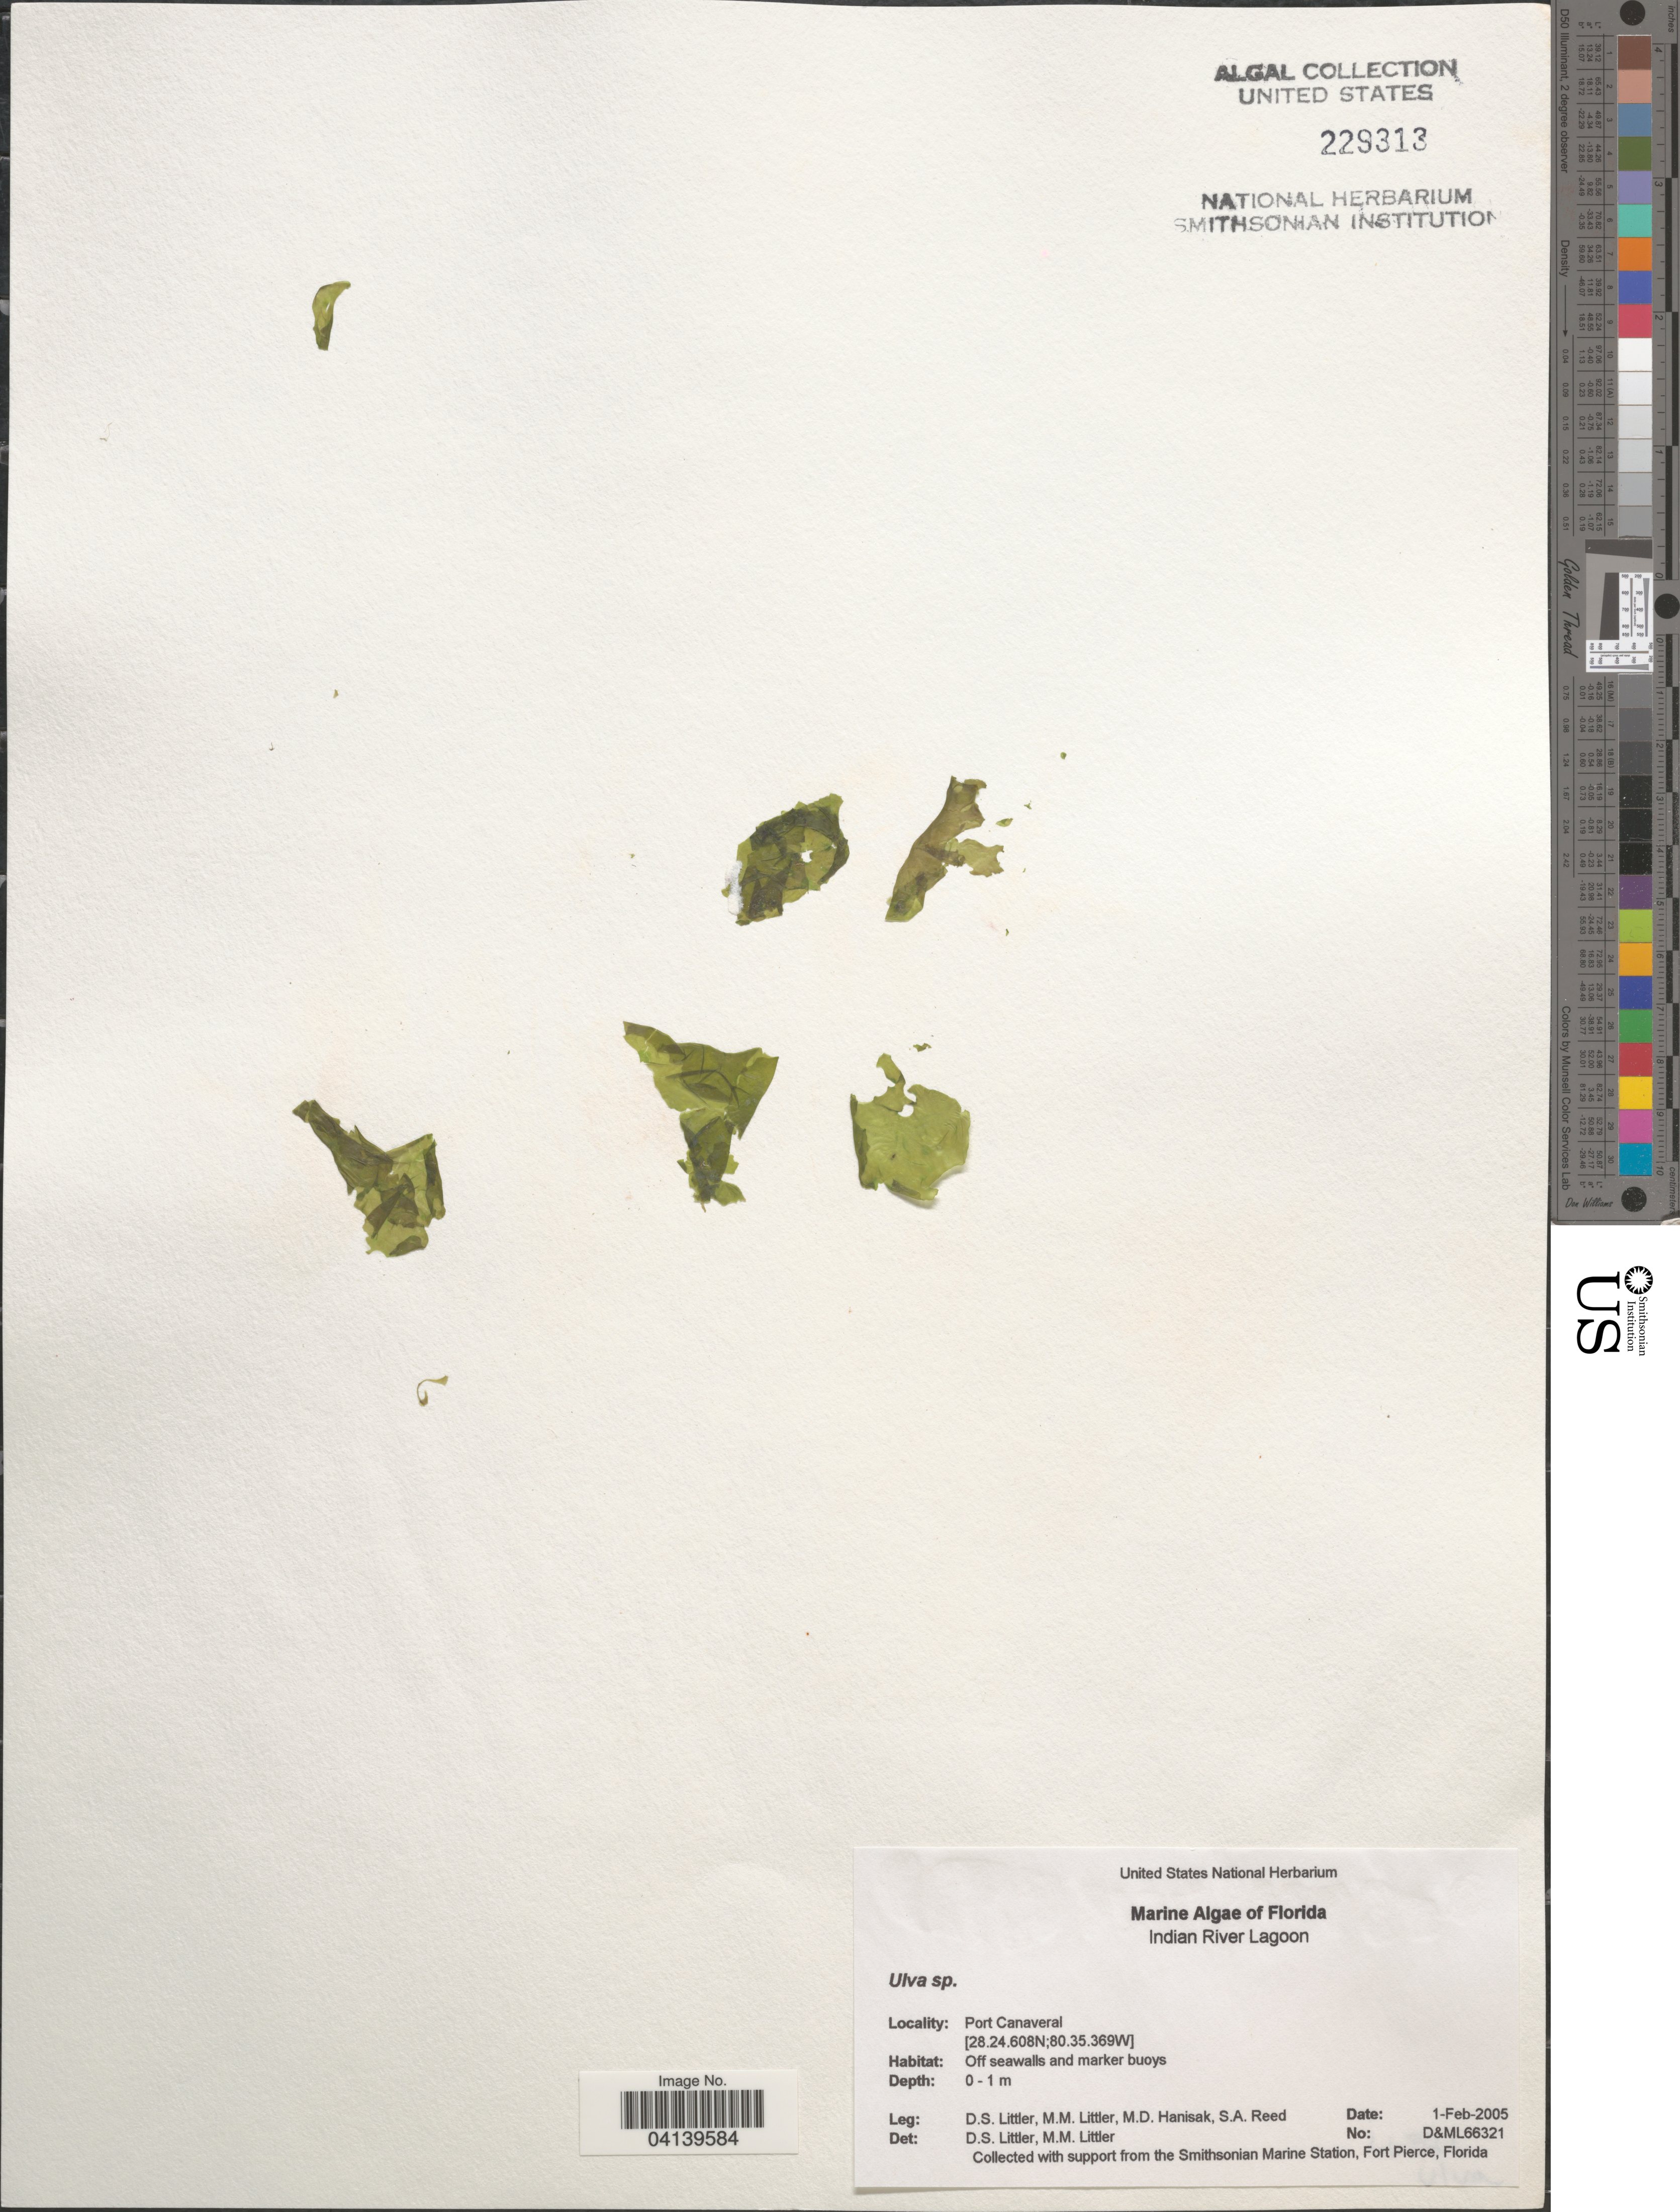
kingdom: Plantae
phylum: Chlorophyta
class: Ulvophyceae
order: Ulvales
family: Ulvaceae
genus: Ulva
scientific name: Ulva sp.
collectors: D. S. Littler, M. Hanisak & S. Reed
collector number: D&ML66321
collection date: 2005-02-01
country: United States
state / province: Florida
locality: Indian River Lagoon. Port Canaveral.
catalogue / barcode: US 229313